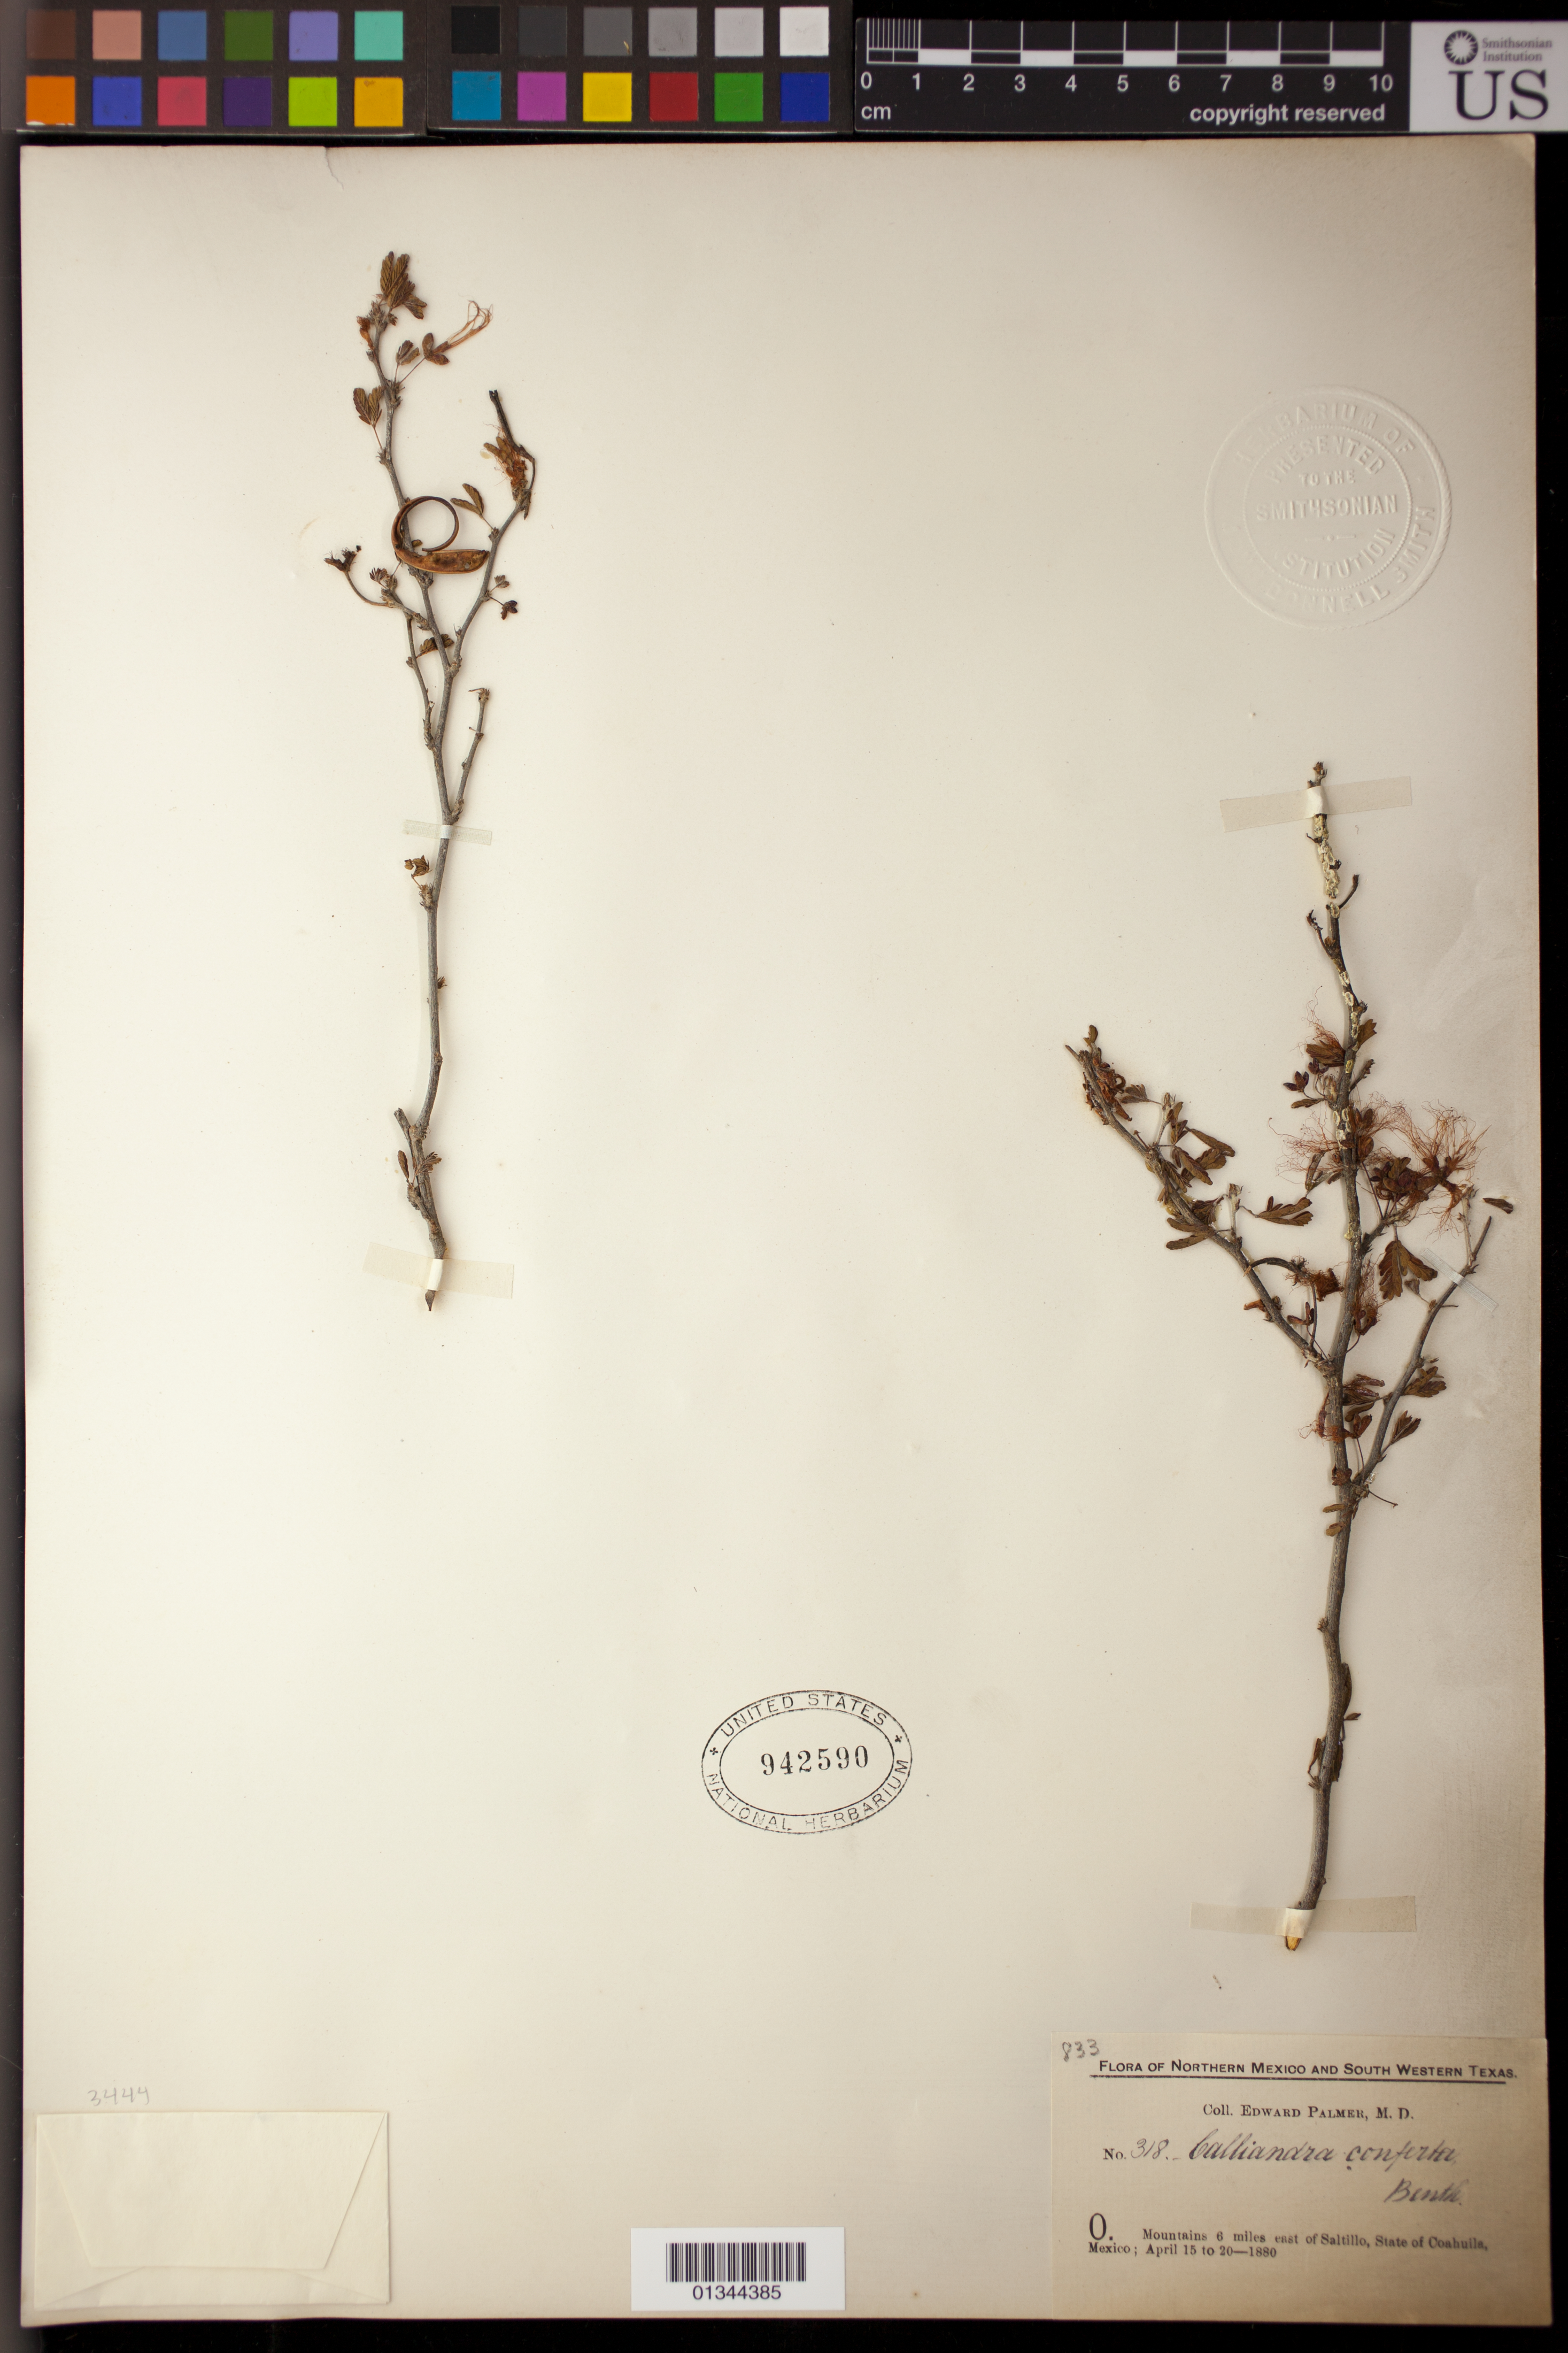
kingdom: Plantae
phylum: Tracheophyta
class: Magnoliopsida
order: Fabales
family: Fabaceae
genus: Calliandra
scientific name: Calliandra conferta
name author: Benth.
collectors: E. Palmer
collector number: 318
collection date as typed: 15 Apr 1880 to 20 Apr 1880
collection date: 1880-04-15/1880-04-20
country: Mexico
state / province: Coahuila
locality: Mountains 6 miles east of Saltillo, State of Coahuila, Mexico.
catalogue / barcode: US 942590